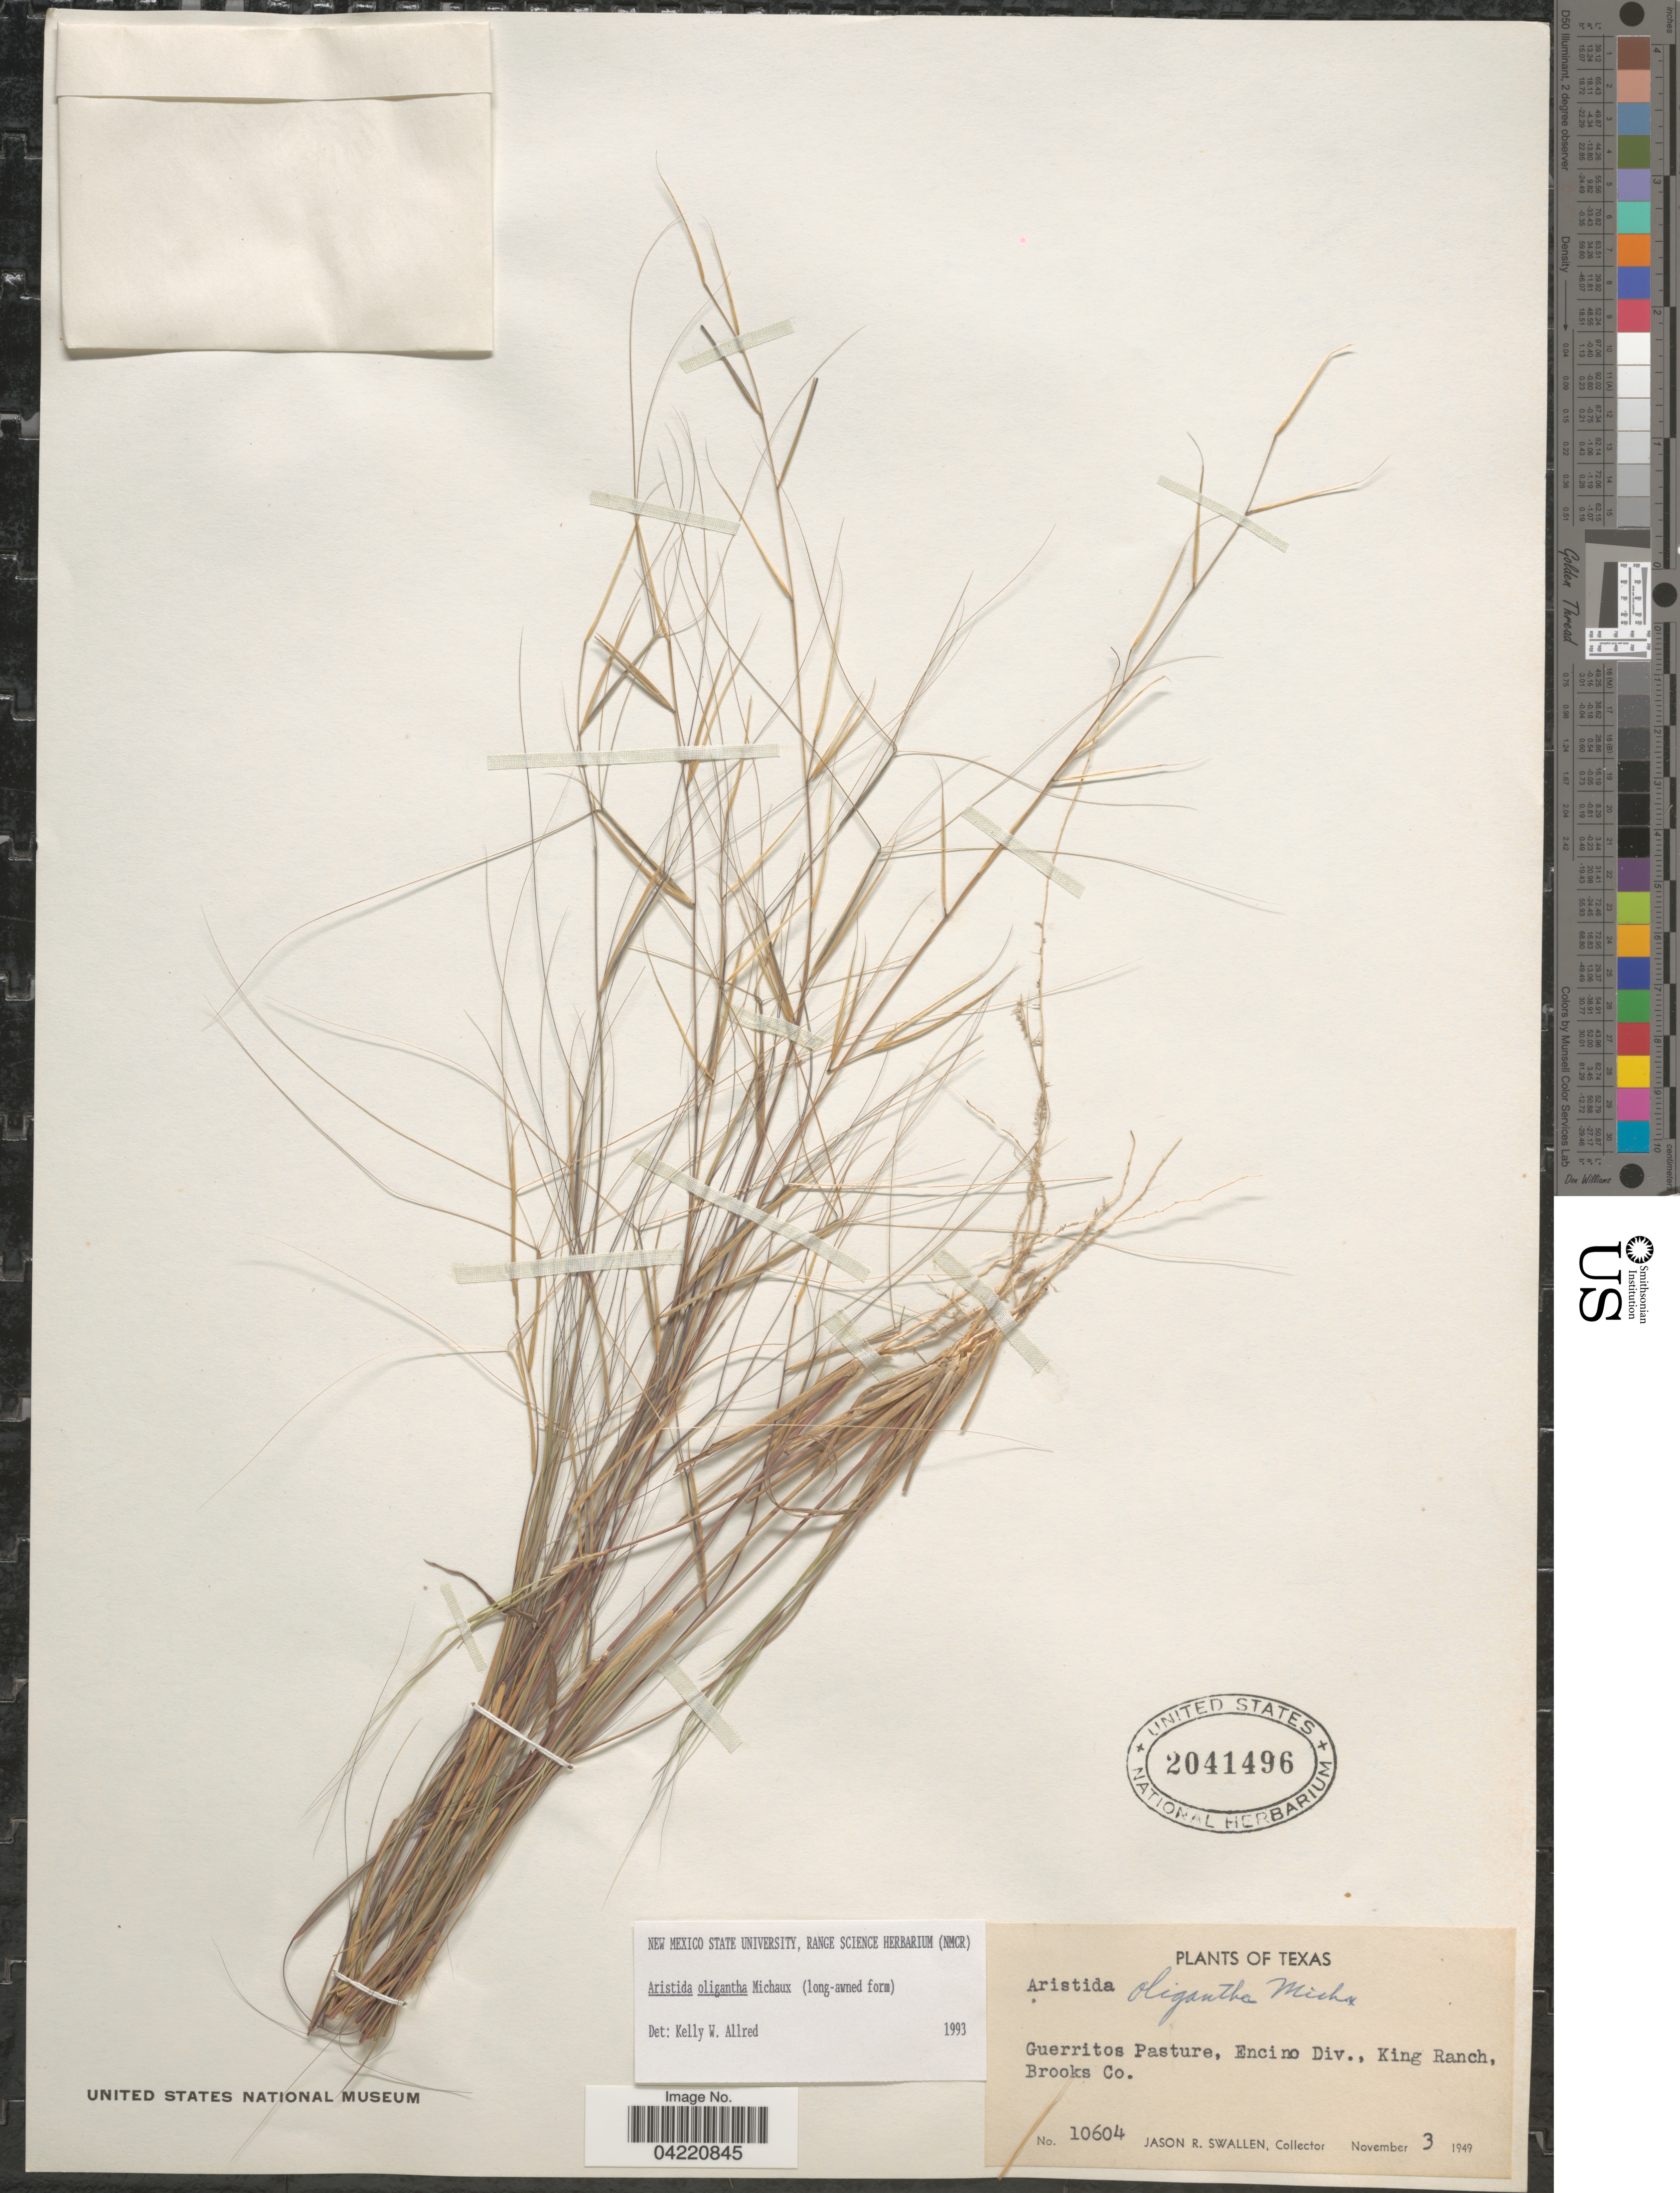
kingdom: Plantae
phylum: Tracheophyta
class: Liliopsida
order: Poales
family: Poaceae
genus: Aristida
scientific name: Aristida oligantha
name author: Michx.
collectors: J. R. Swallen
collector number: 10604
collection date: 1949-11-03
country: United States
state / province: Texas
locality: Guerritos Pasture, Encino Div., King Ranch, Brooks Co.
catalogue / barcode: US 2041496